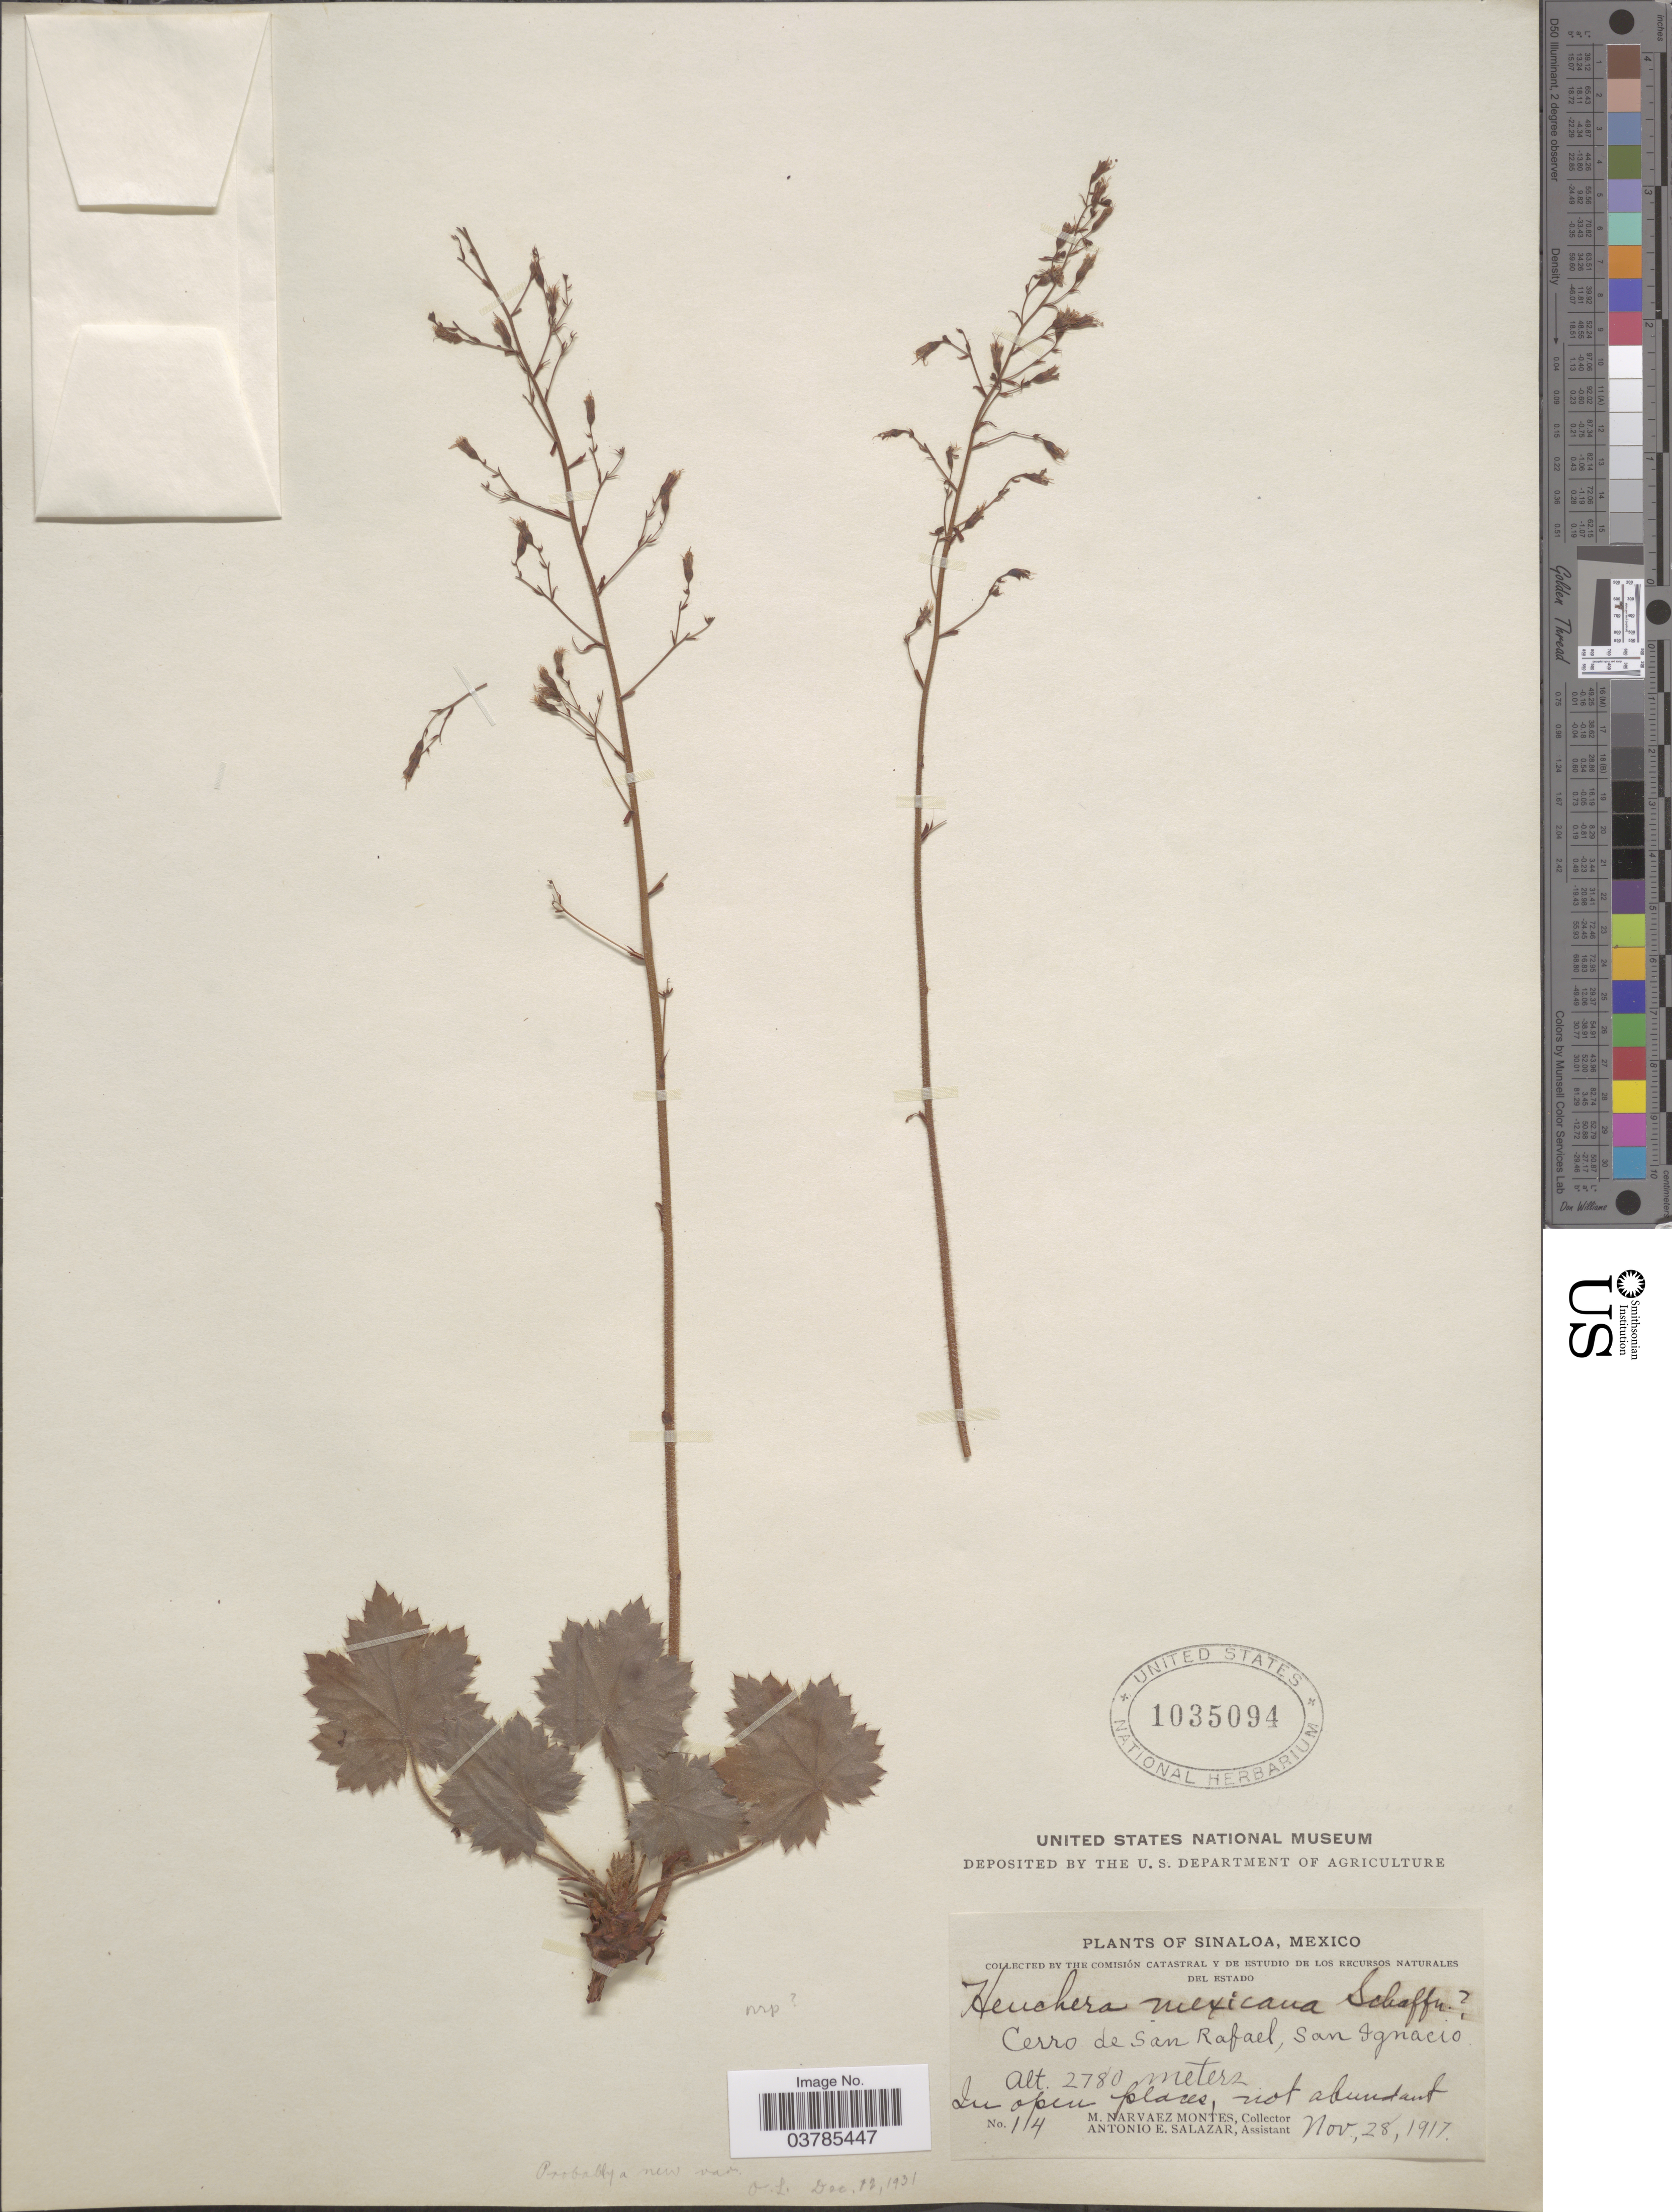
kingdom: Plantae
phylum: Tracheophyta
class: Magnoliopsida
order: Saxifragales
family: Saxifragaceae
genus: Heuchera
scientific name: Heuchera sp.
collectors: M. Narvaez-Montes & A. E. Salazar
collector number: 114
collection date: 1917-11-28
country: Mexico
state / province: Sinaloa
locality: Cerro de San Rafael, San Ignacio.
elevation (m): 2780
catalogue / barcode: US 1035094